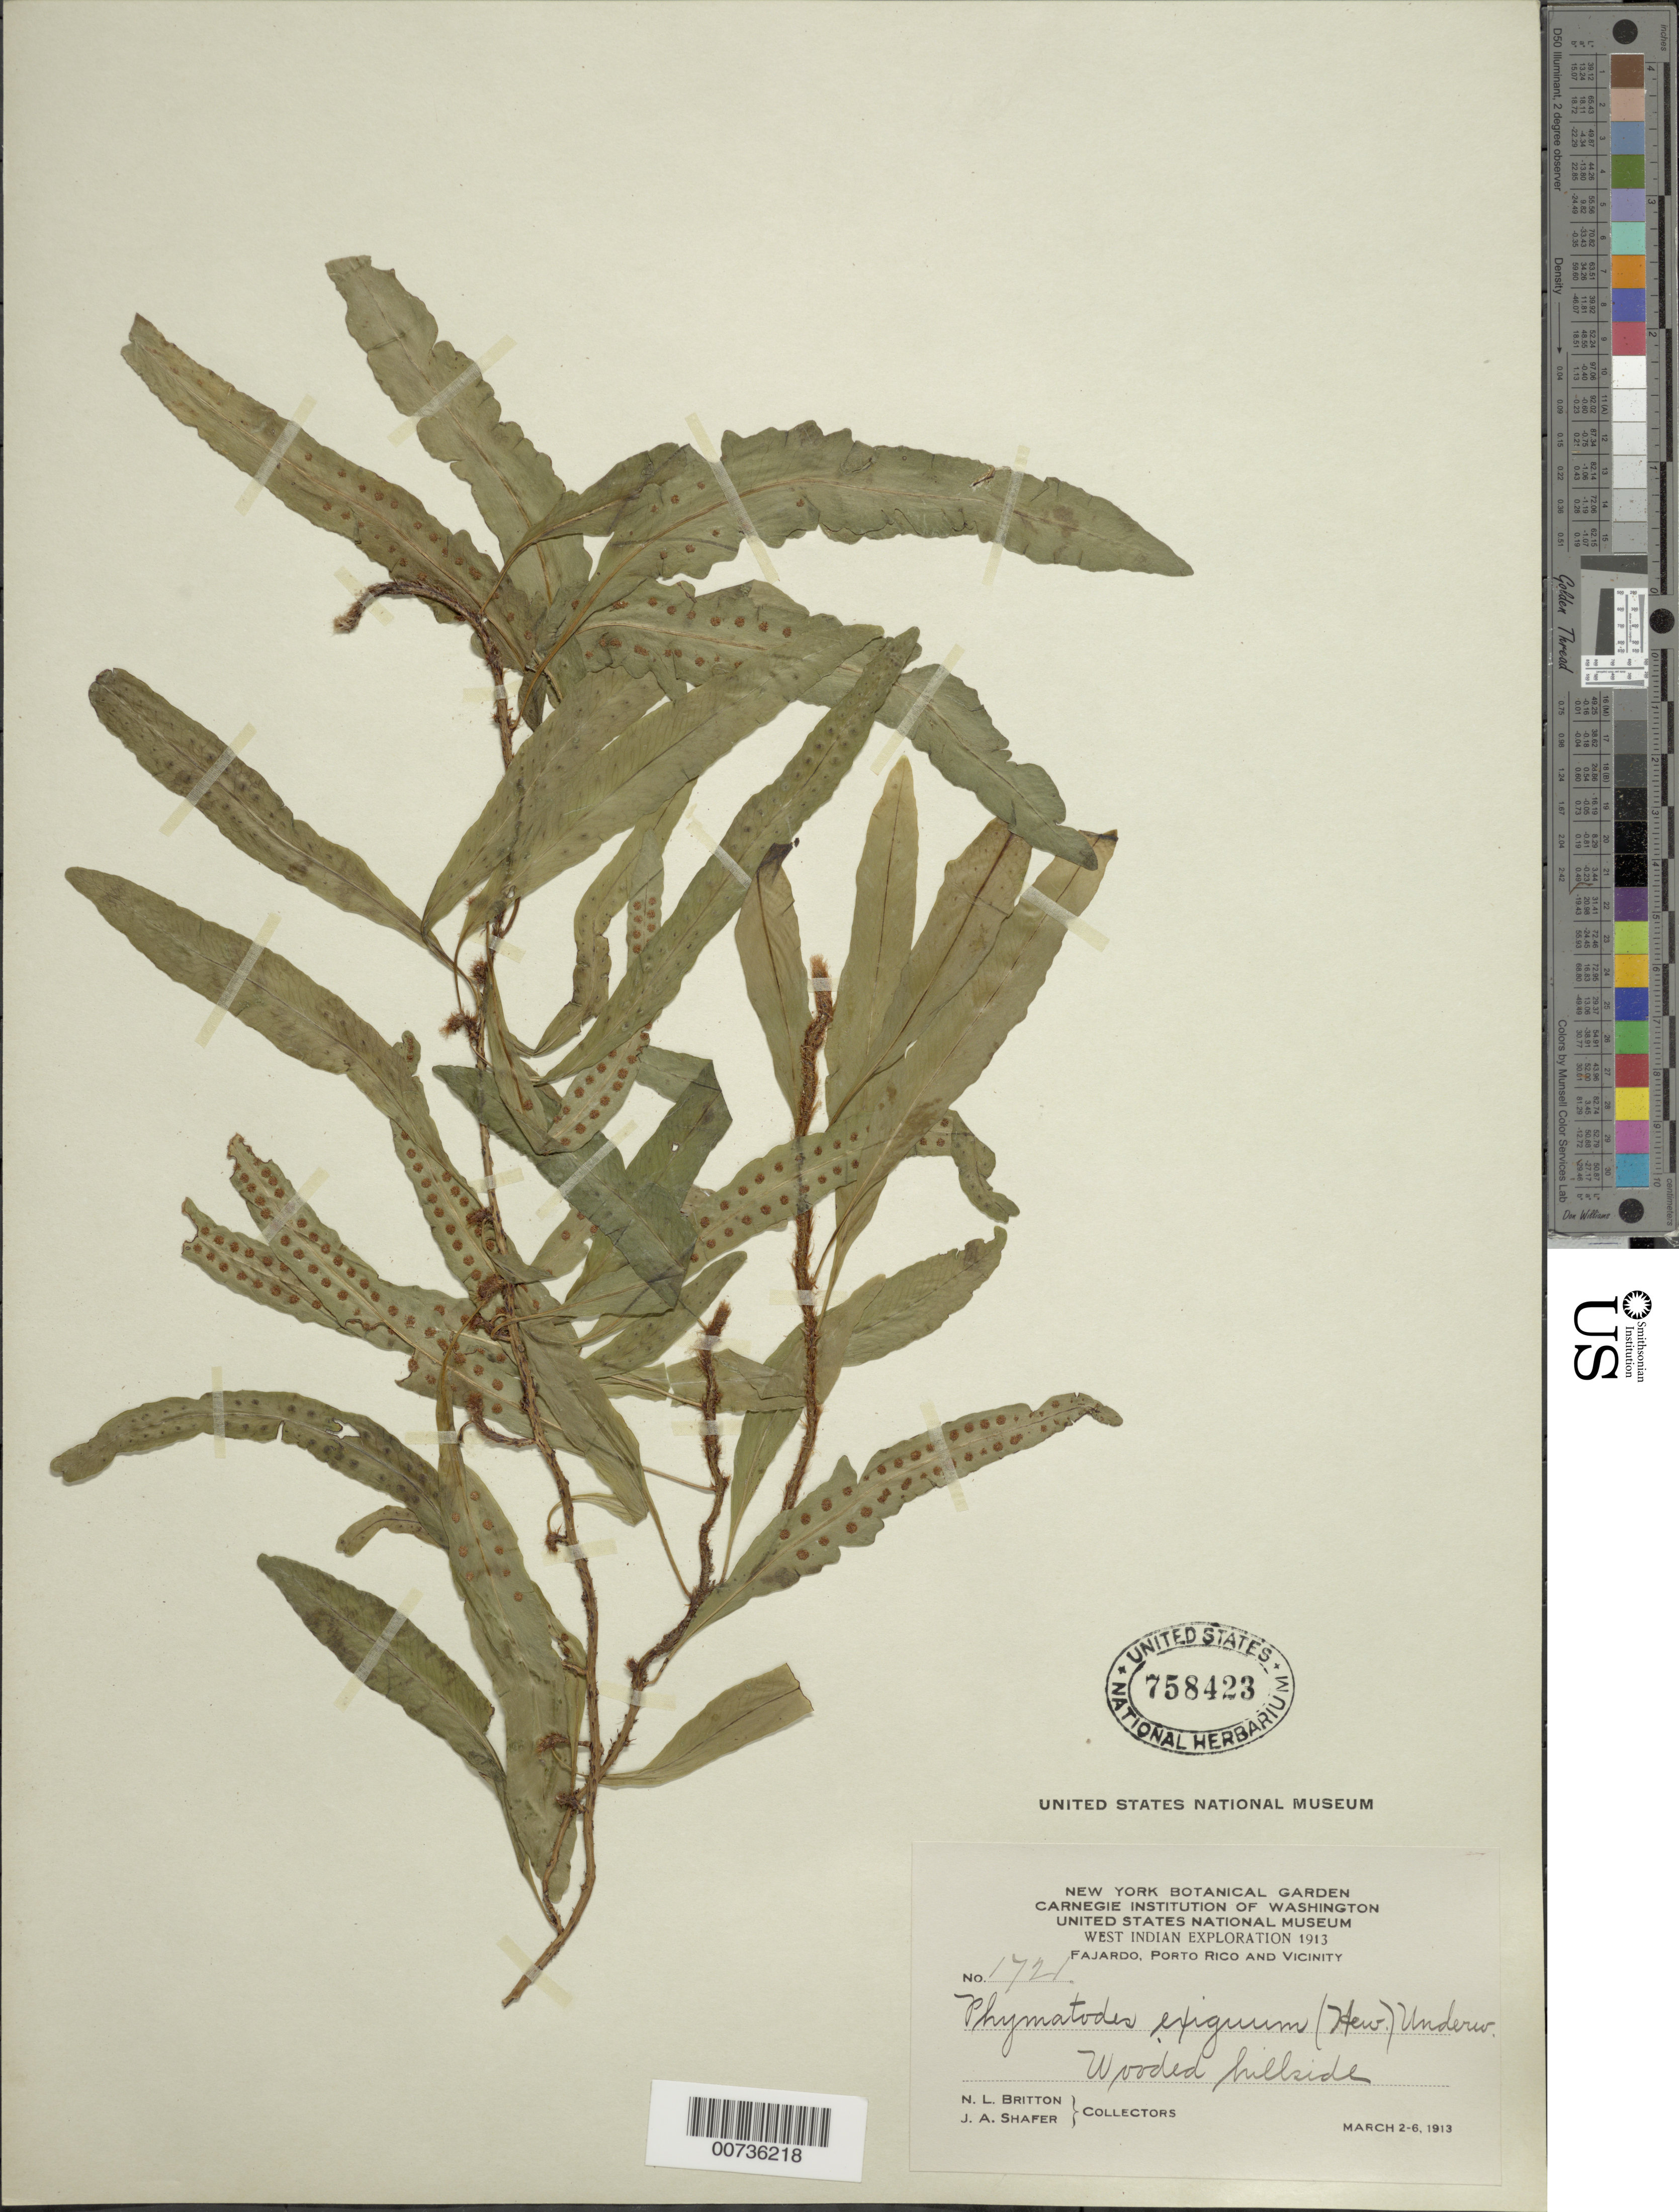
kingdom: Plantae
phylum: Tracheophyta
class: Polypodiopsida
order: Polypodiales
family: Polypodiaceae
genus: Microgramma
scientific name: Microgramma heterophylla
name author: (L.) Wherry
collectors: N. Britton & J. A. Shafer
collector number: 1721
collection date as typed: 02 Mar 1913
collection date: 1913-03-02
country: Puerto Rico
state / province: Fajardo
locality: Fajardo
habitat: Wooded hillside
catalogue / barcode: US 758423